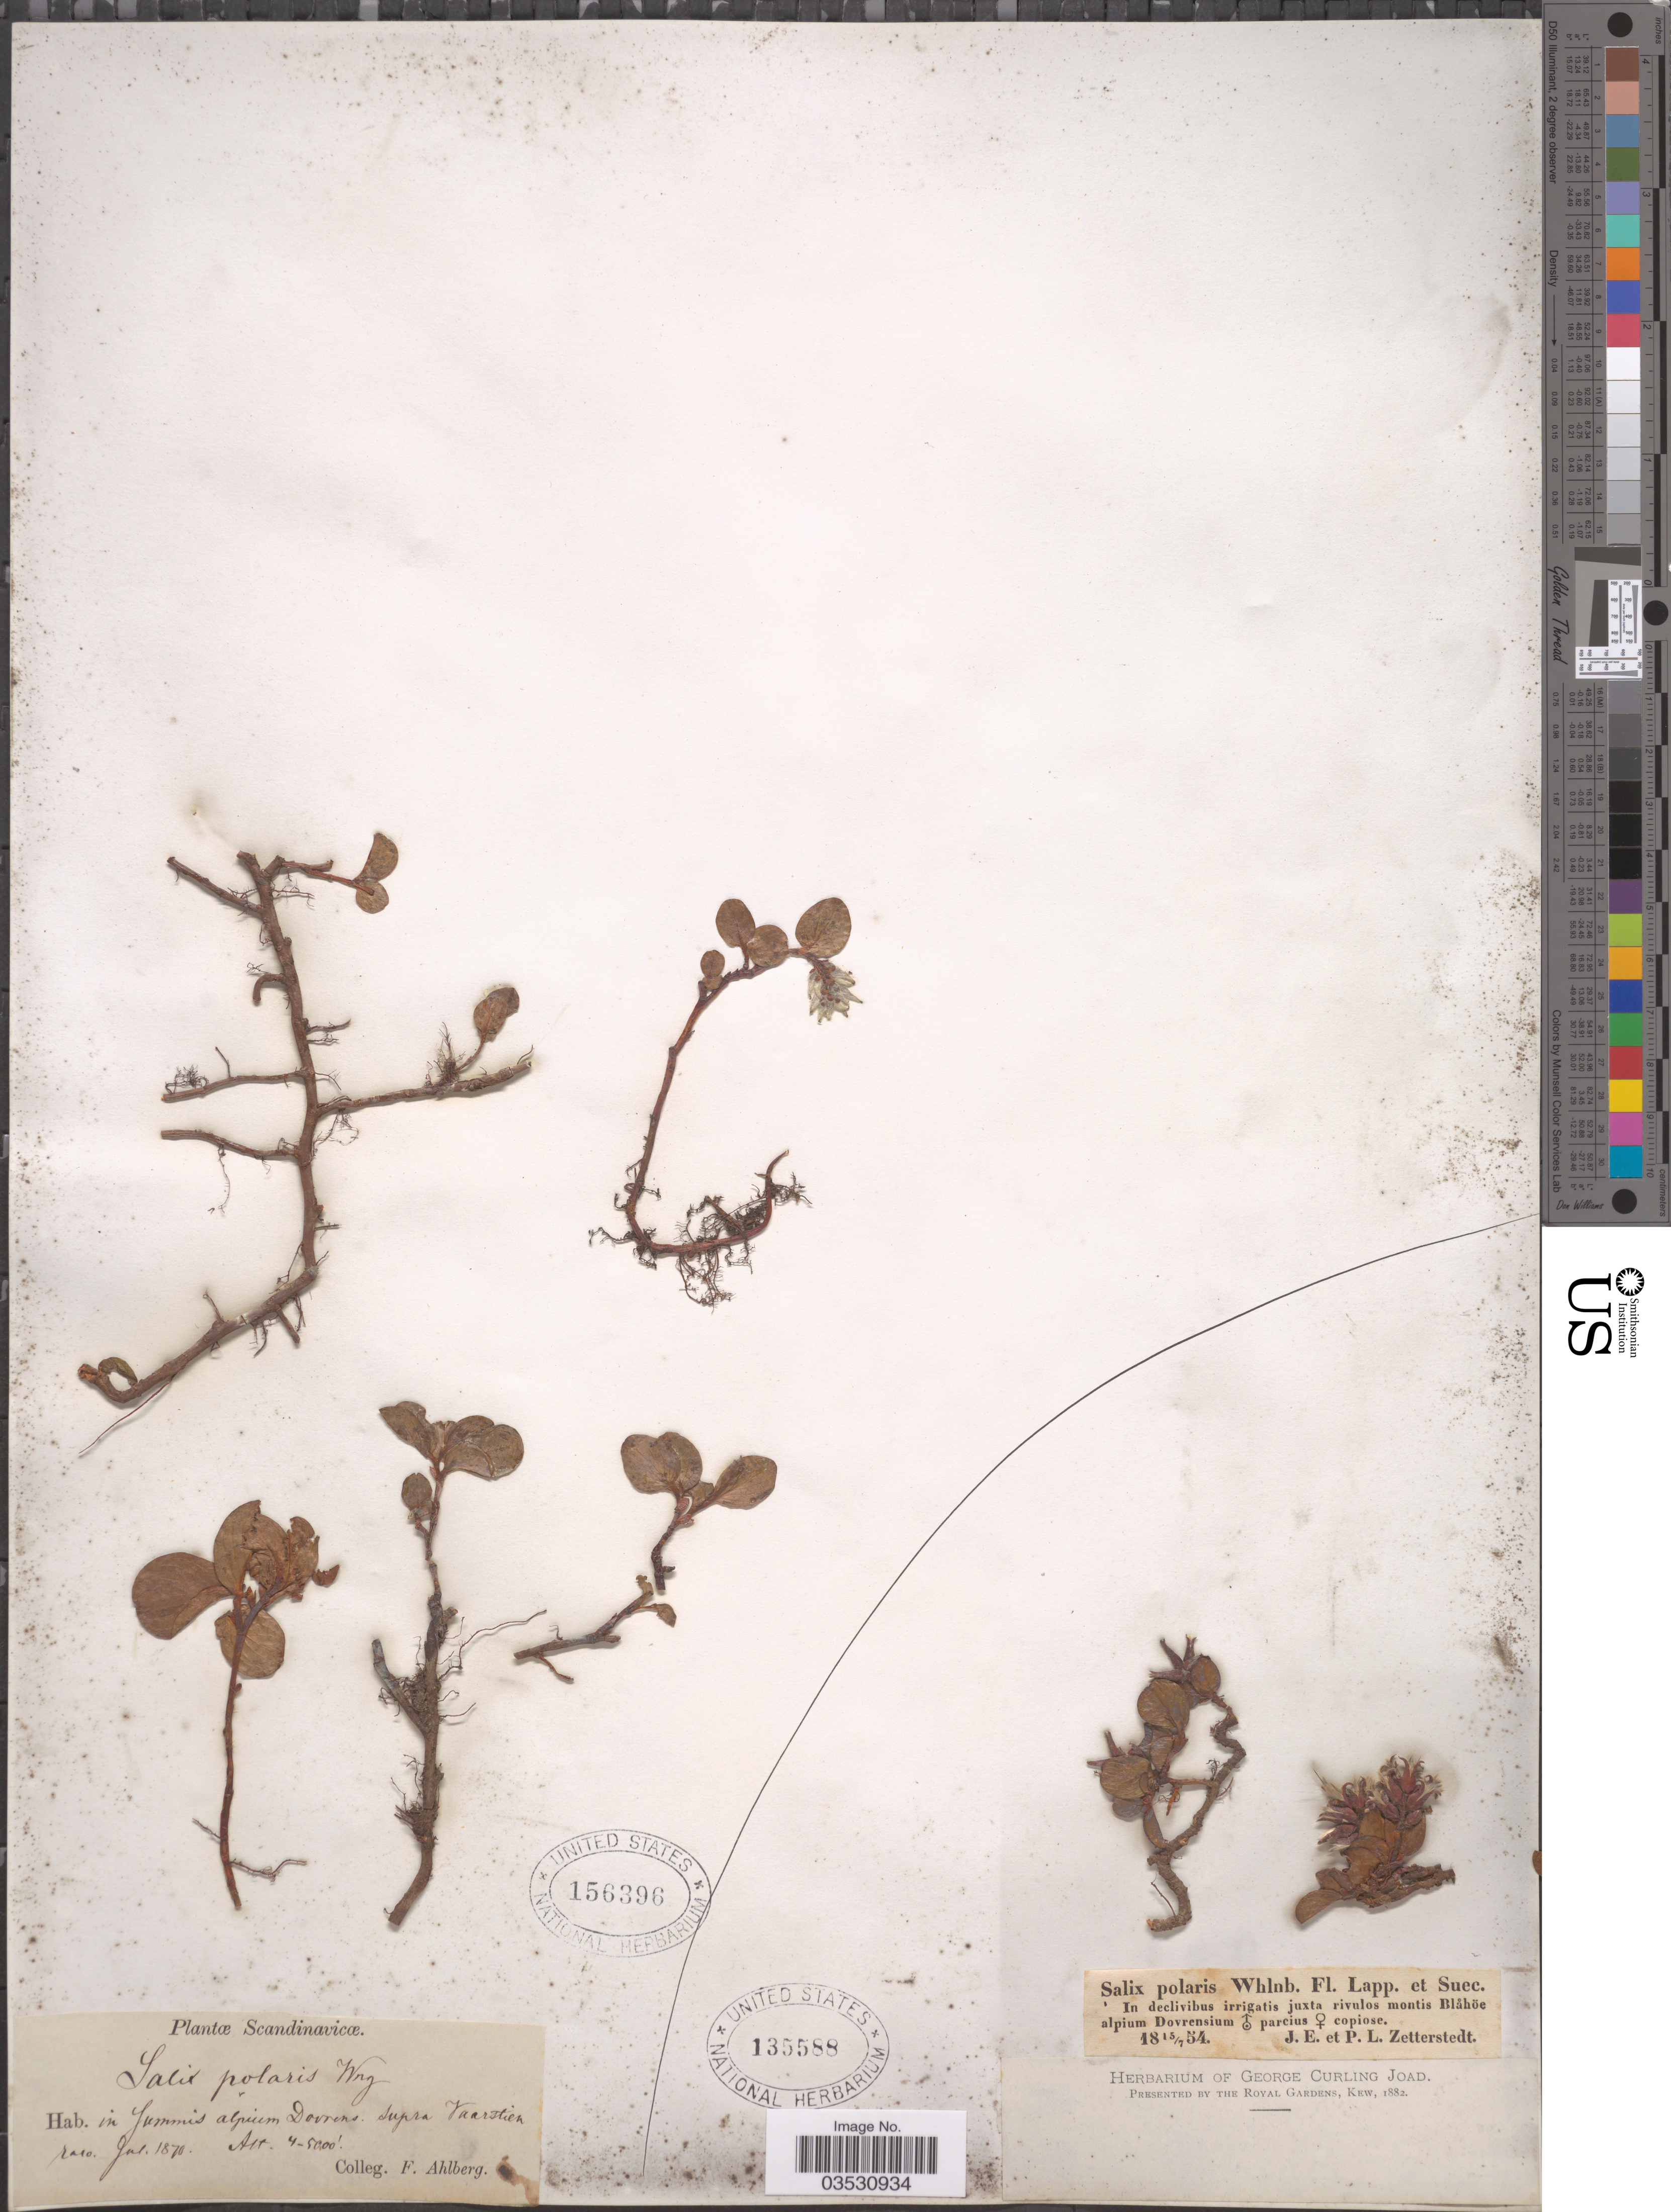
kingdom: Plantae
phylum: Tracheophyta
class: Magnoliopsida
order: Malpighiales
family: Salicaceae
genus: Salix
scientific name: Salix polaris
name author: Wahlenb.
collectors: F. Ahlberg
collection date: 1870-07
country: Norway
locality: Scandinavicæ, in summis alpium Dovrens. supra Vaarstien.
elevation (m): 1219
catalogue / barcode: US 156396-2